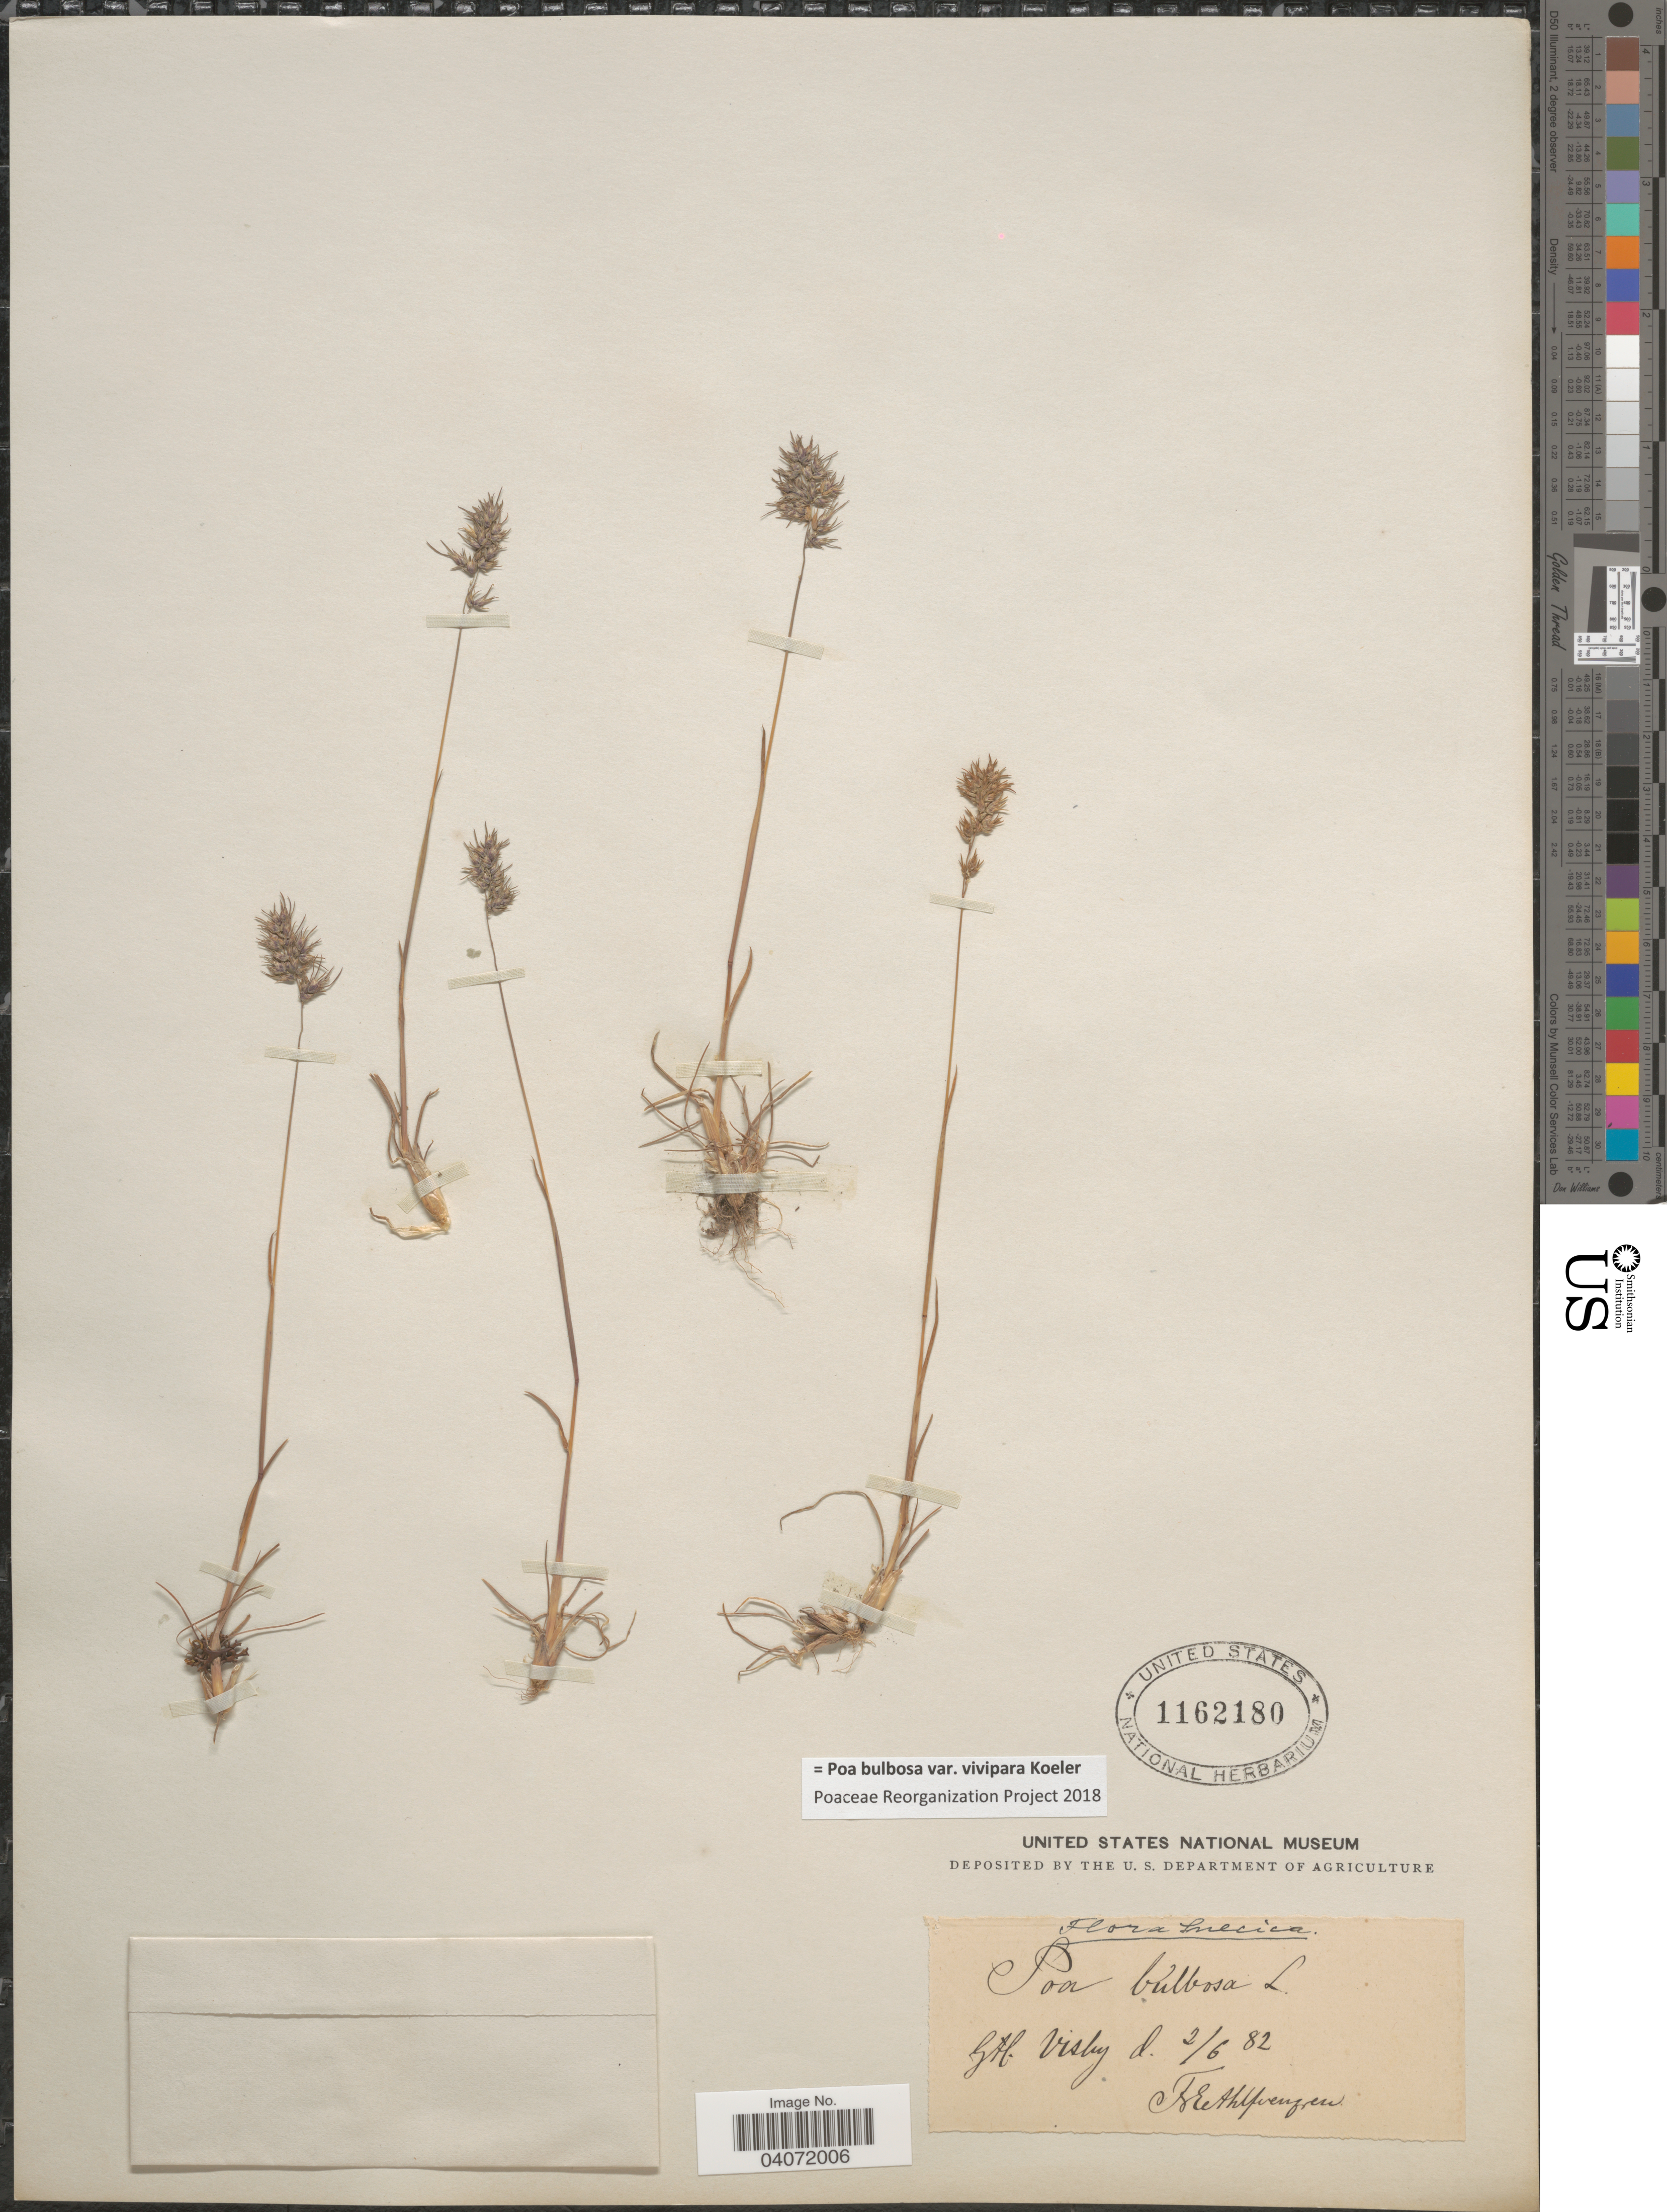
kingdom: Plantae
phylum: Tracheophyta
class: Liliopsida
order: Poales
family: Poaceae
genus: Poa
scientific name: Poa bulbosa subsp. bulbosa var. vivipara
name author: Koeler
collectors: E. Ahlfvengren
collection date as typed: Transcribed d/m/y: 2/6/82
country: Sweden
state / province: Gotland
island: Gotland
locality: Suecica. Visby.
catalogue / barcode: US 1162180